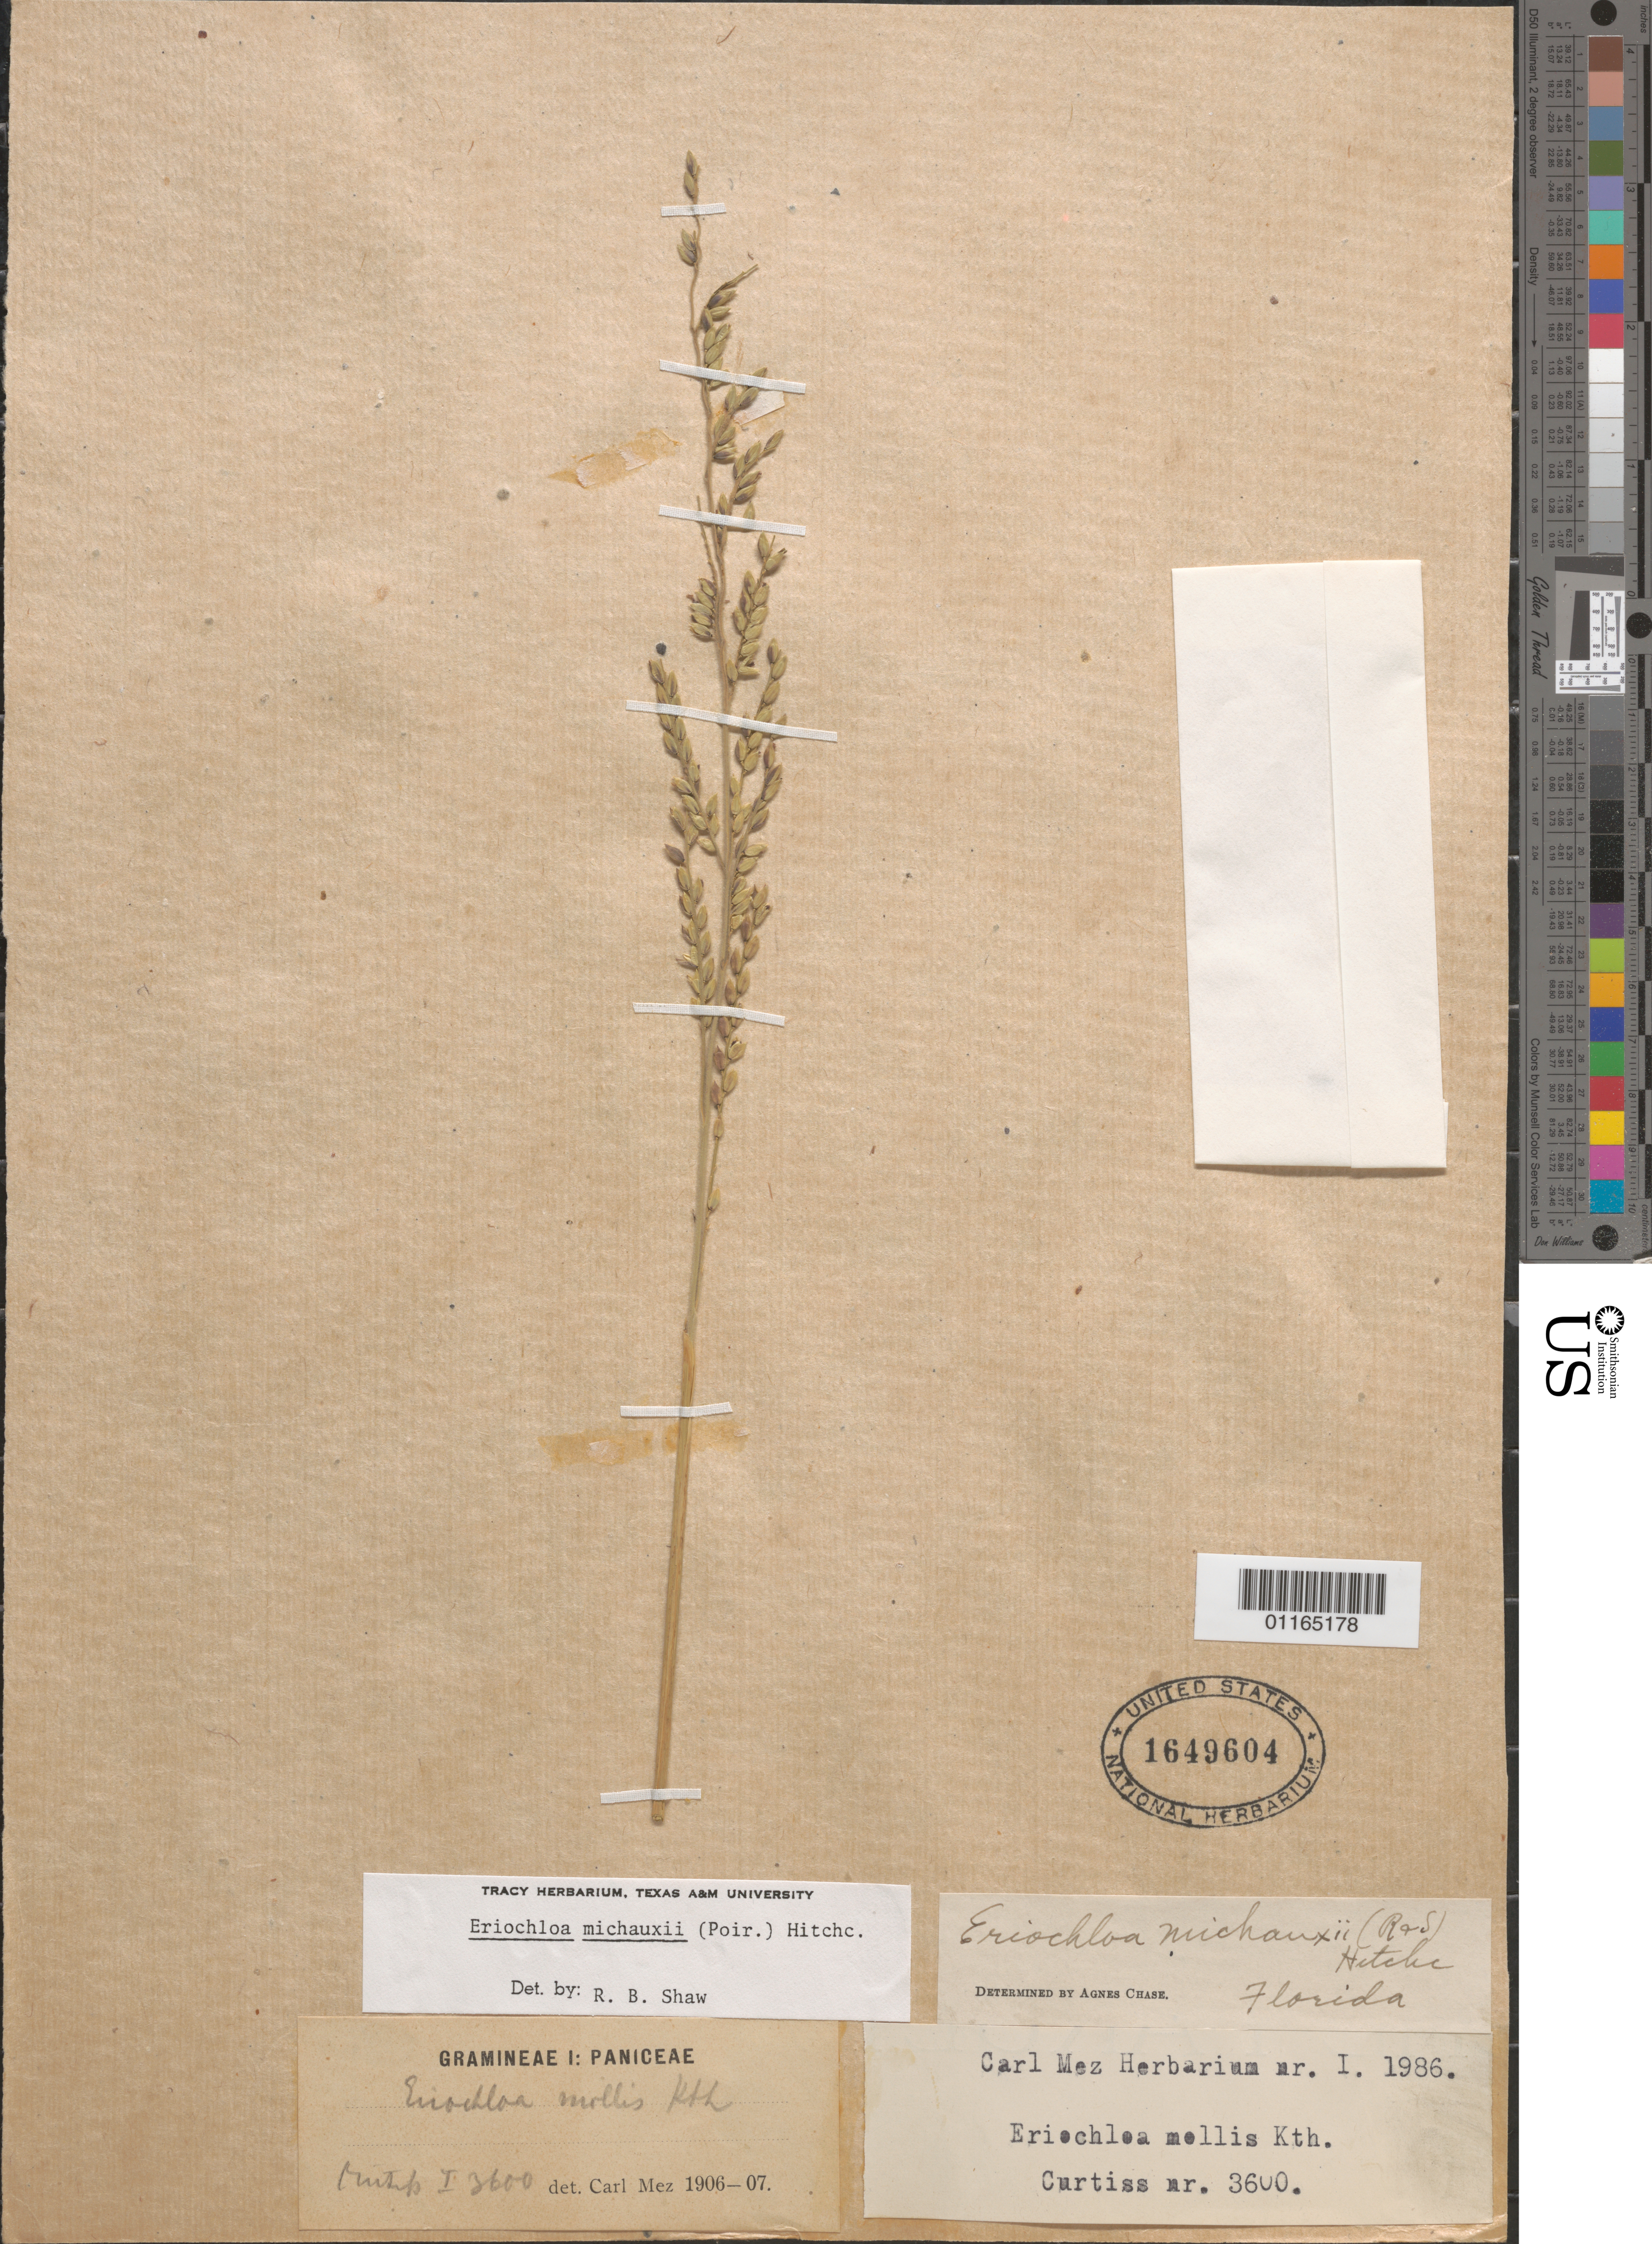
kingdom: Plantae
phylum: Tracheophyta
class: Liliopsida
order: Poales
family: Poaceae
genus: Eriochloa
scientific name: Eriochloa michauxii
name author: (Poir.) Hitchc.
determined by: Shaw, R. B.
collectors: A. H. Curtiss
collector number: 3600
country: United States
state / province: Florida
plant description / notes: Specimen ex herb Carl Mez, without date or locality data. Probably not a type of Eriochloa debilis Mez, cited in protologue as "Florida (Curtiss n. 3600) [i.e., no date or precise locality]; specimen (holotype?) at B annotated by Mez (?) is Curtiss 3600*, February, "Sandy field, No-name Key, South Florida."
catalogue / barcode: US 1649604